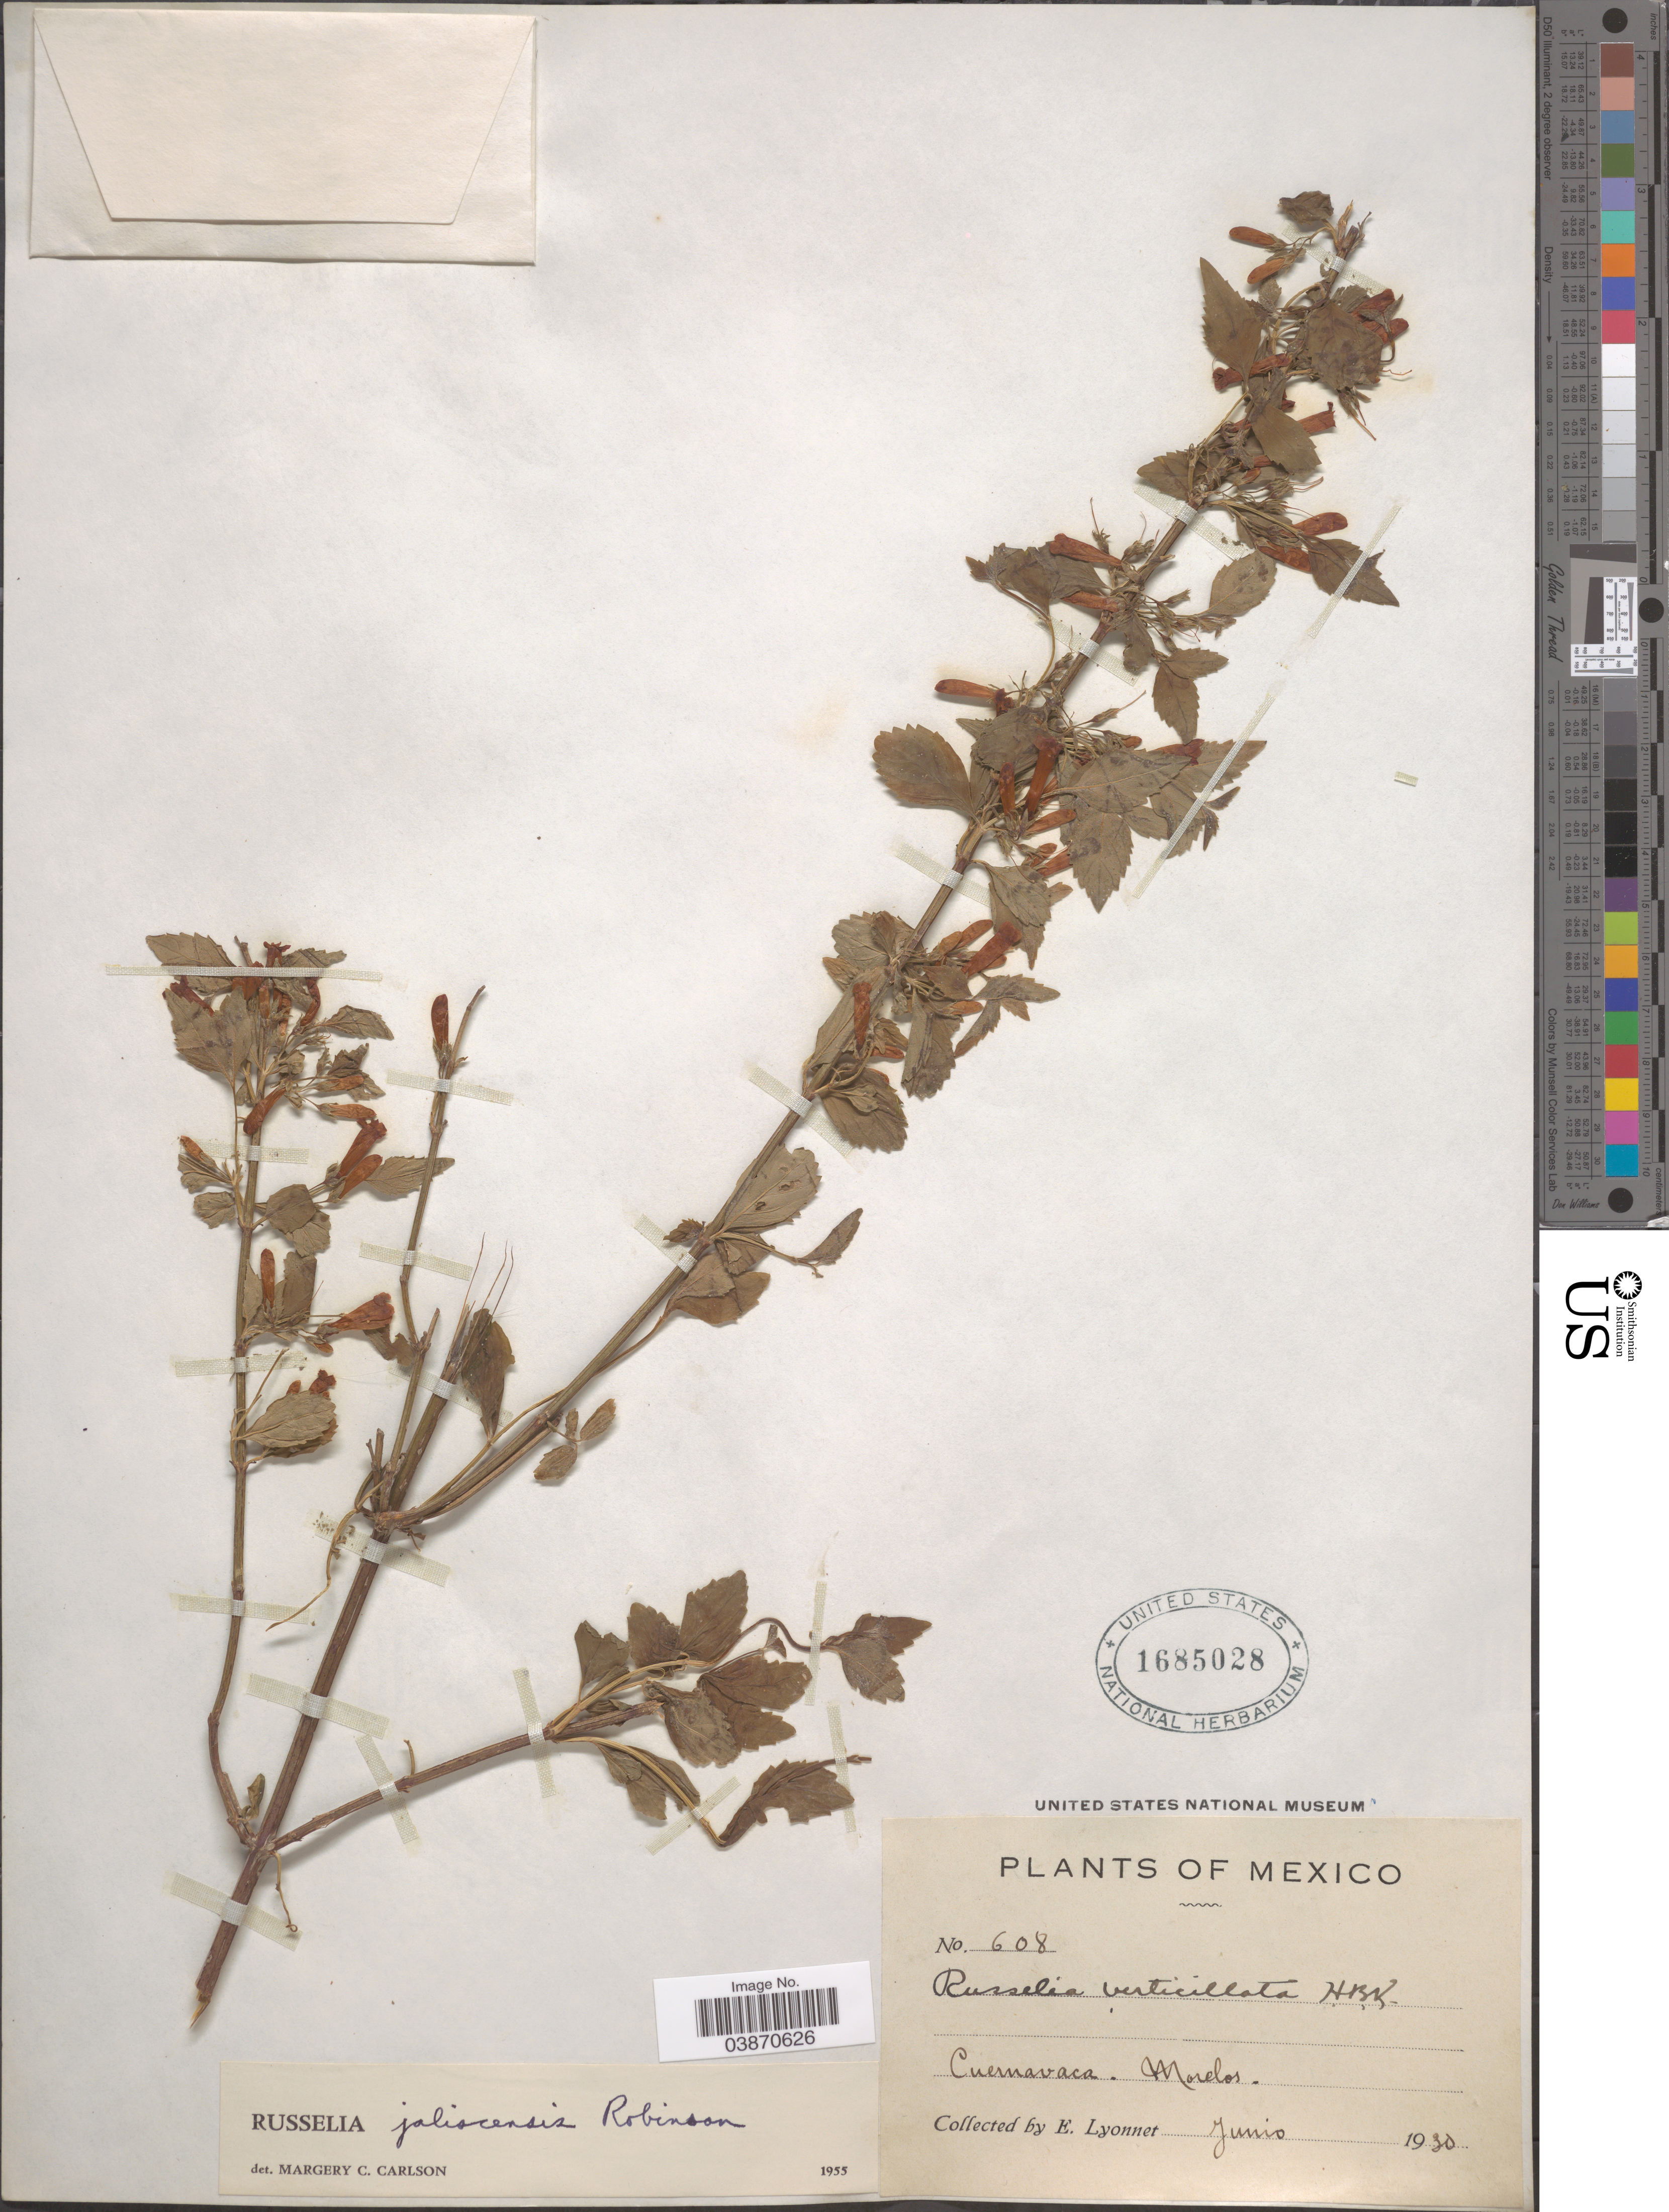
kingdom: Plantae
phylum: Tracheophyta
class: Magnoliopsida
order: Lamiales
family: Plantaginaceae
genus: Russelia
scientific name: Russelia jaliscensis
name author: B.L. Rob.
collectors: E. Lyonnet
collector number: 608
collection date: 1930-06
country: Mexico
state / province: Morelos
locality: Cuernavaca.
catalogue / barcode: US 1685028